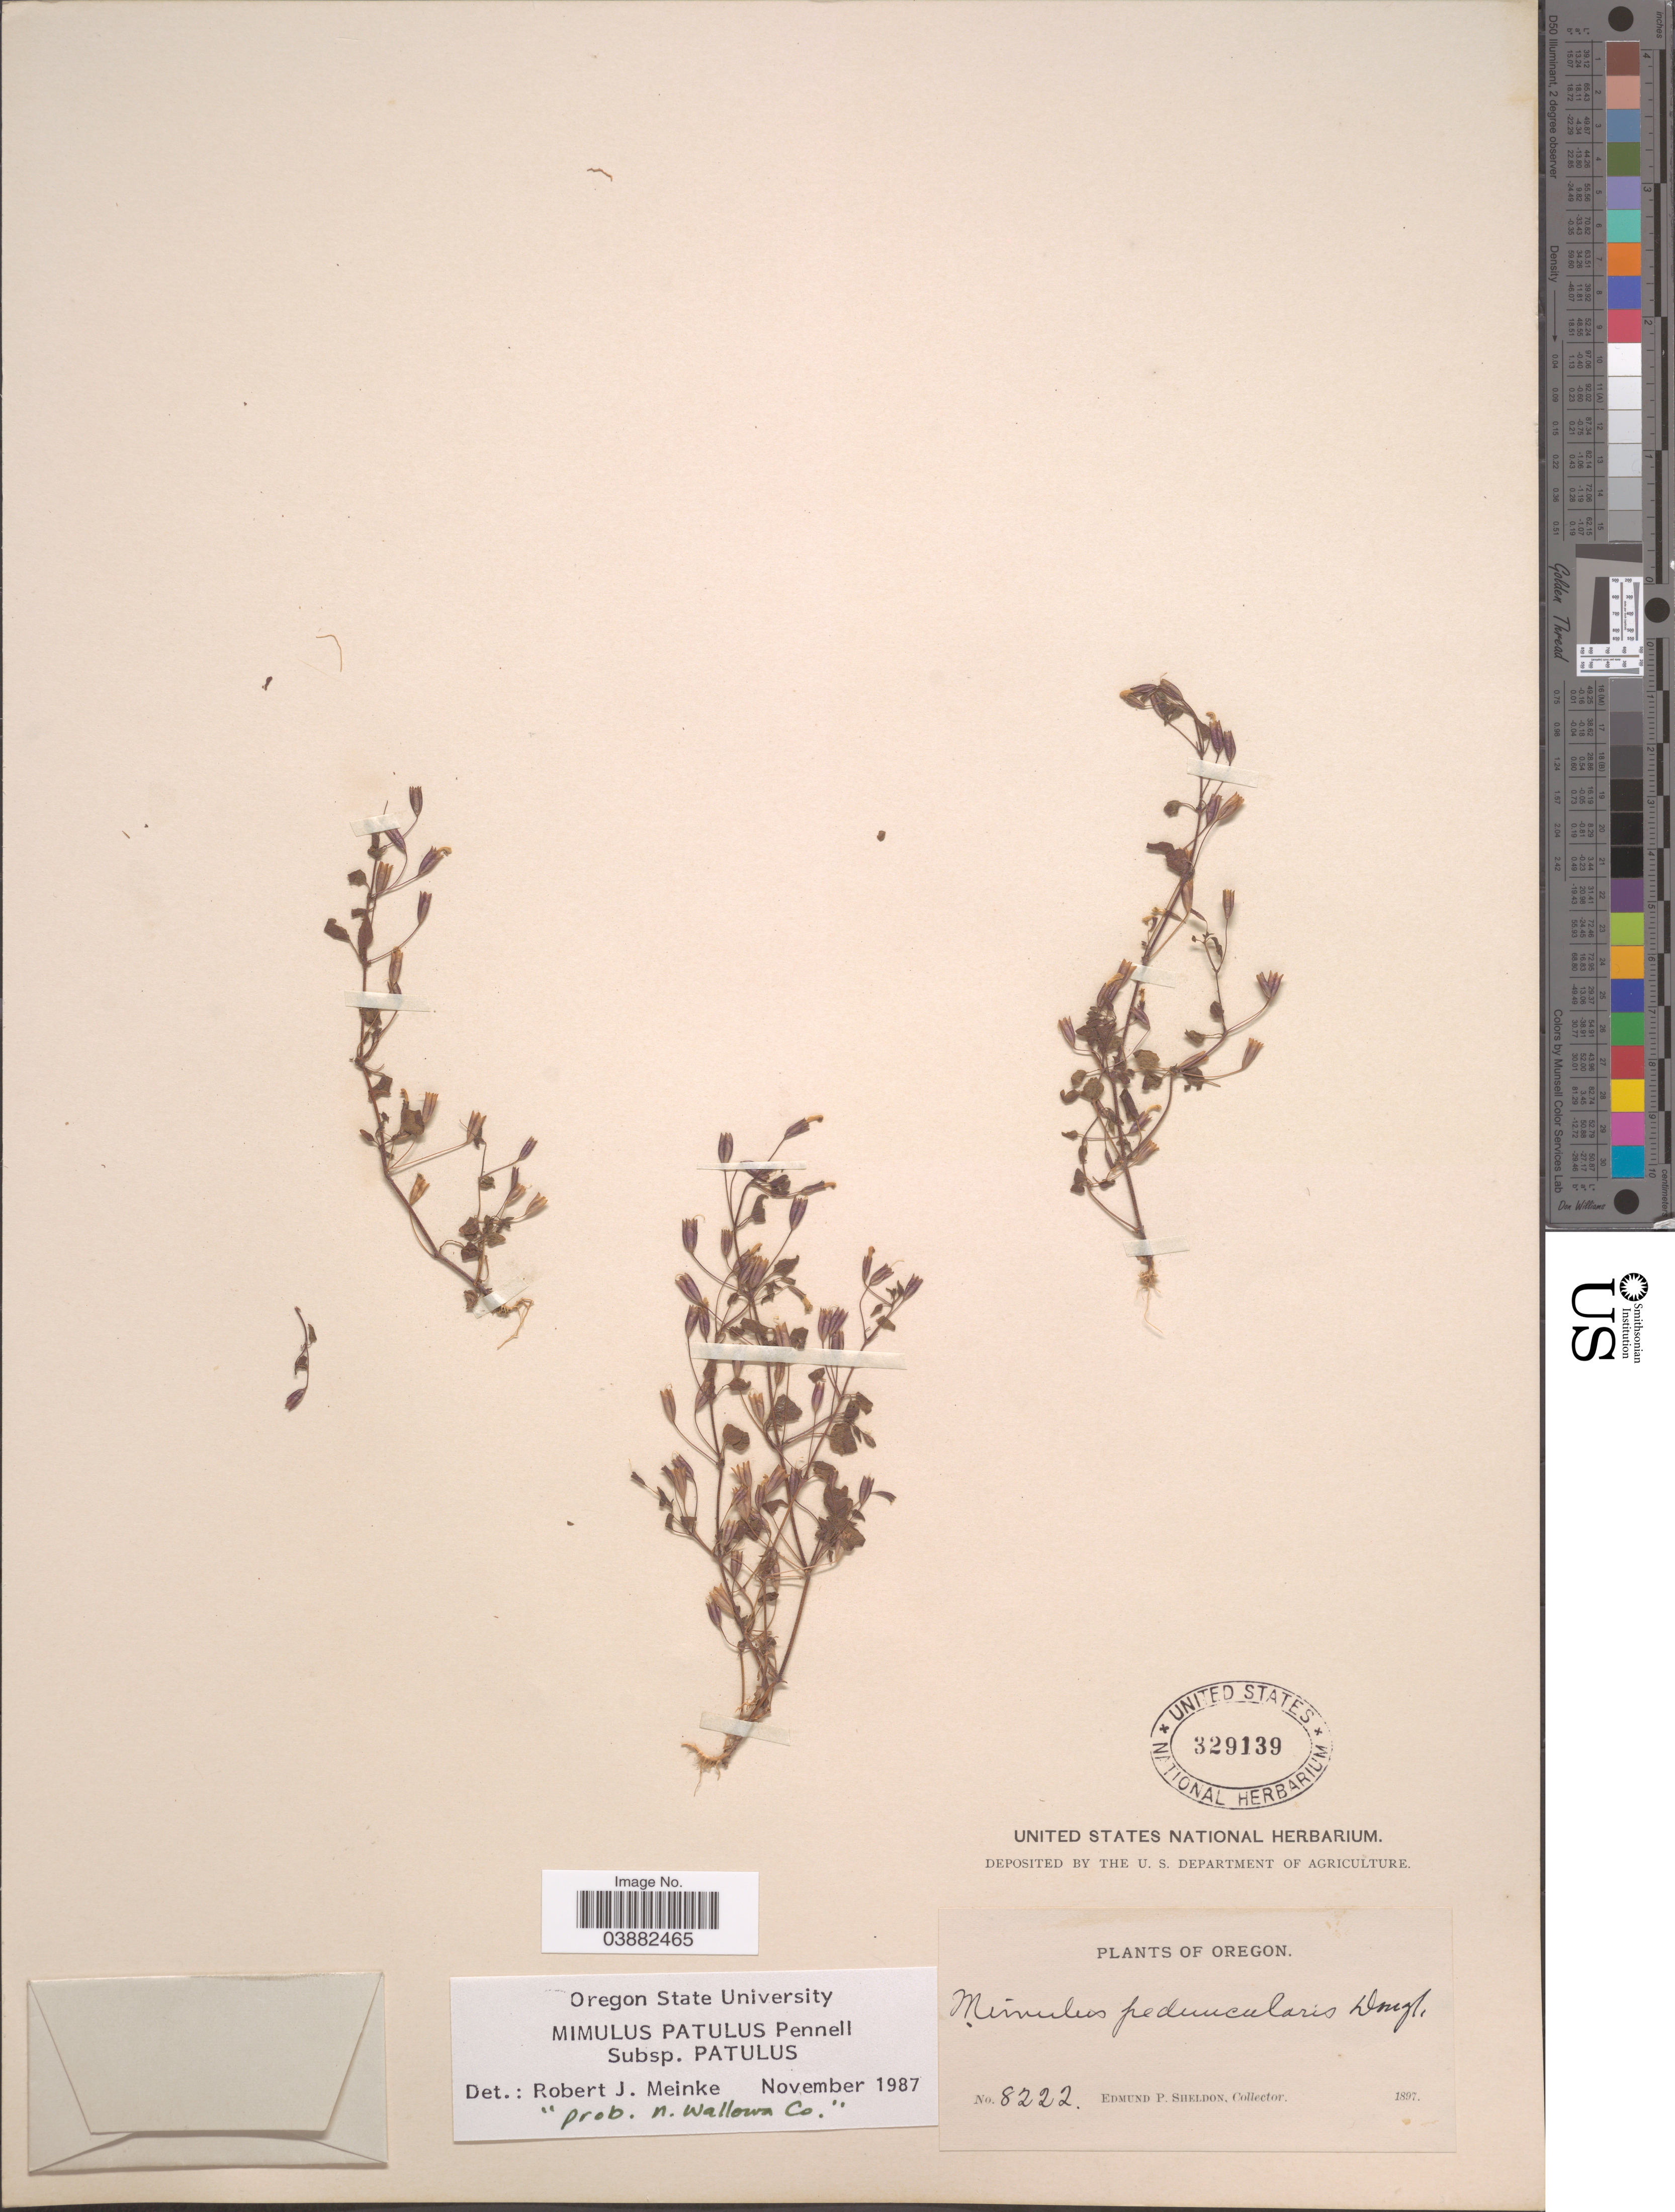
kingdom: Plantae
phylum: Tracheophyta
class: Magnoliopsida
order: Lamiales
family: Phrymaceae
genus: Mimulus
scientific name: Mimulus patulus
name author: Pennell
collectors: E. P. Sheldon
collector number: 8222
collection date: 1897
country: United States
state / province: Oregon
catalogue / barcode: US 329139